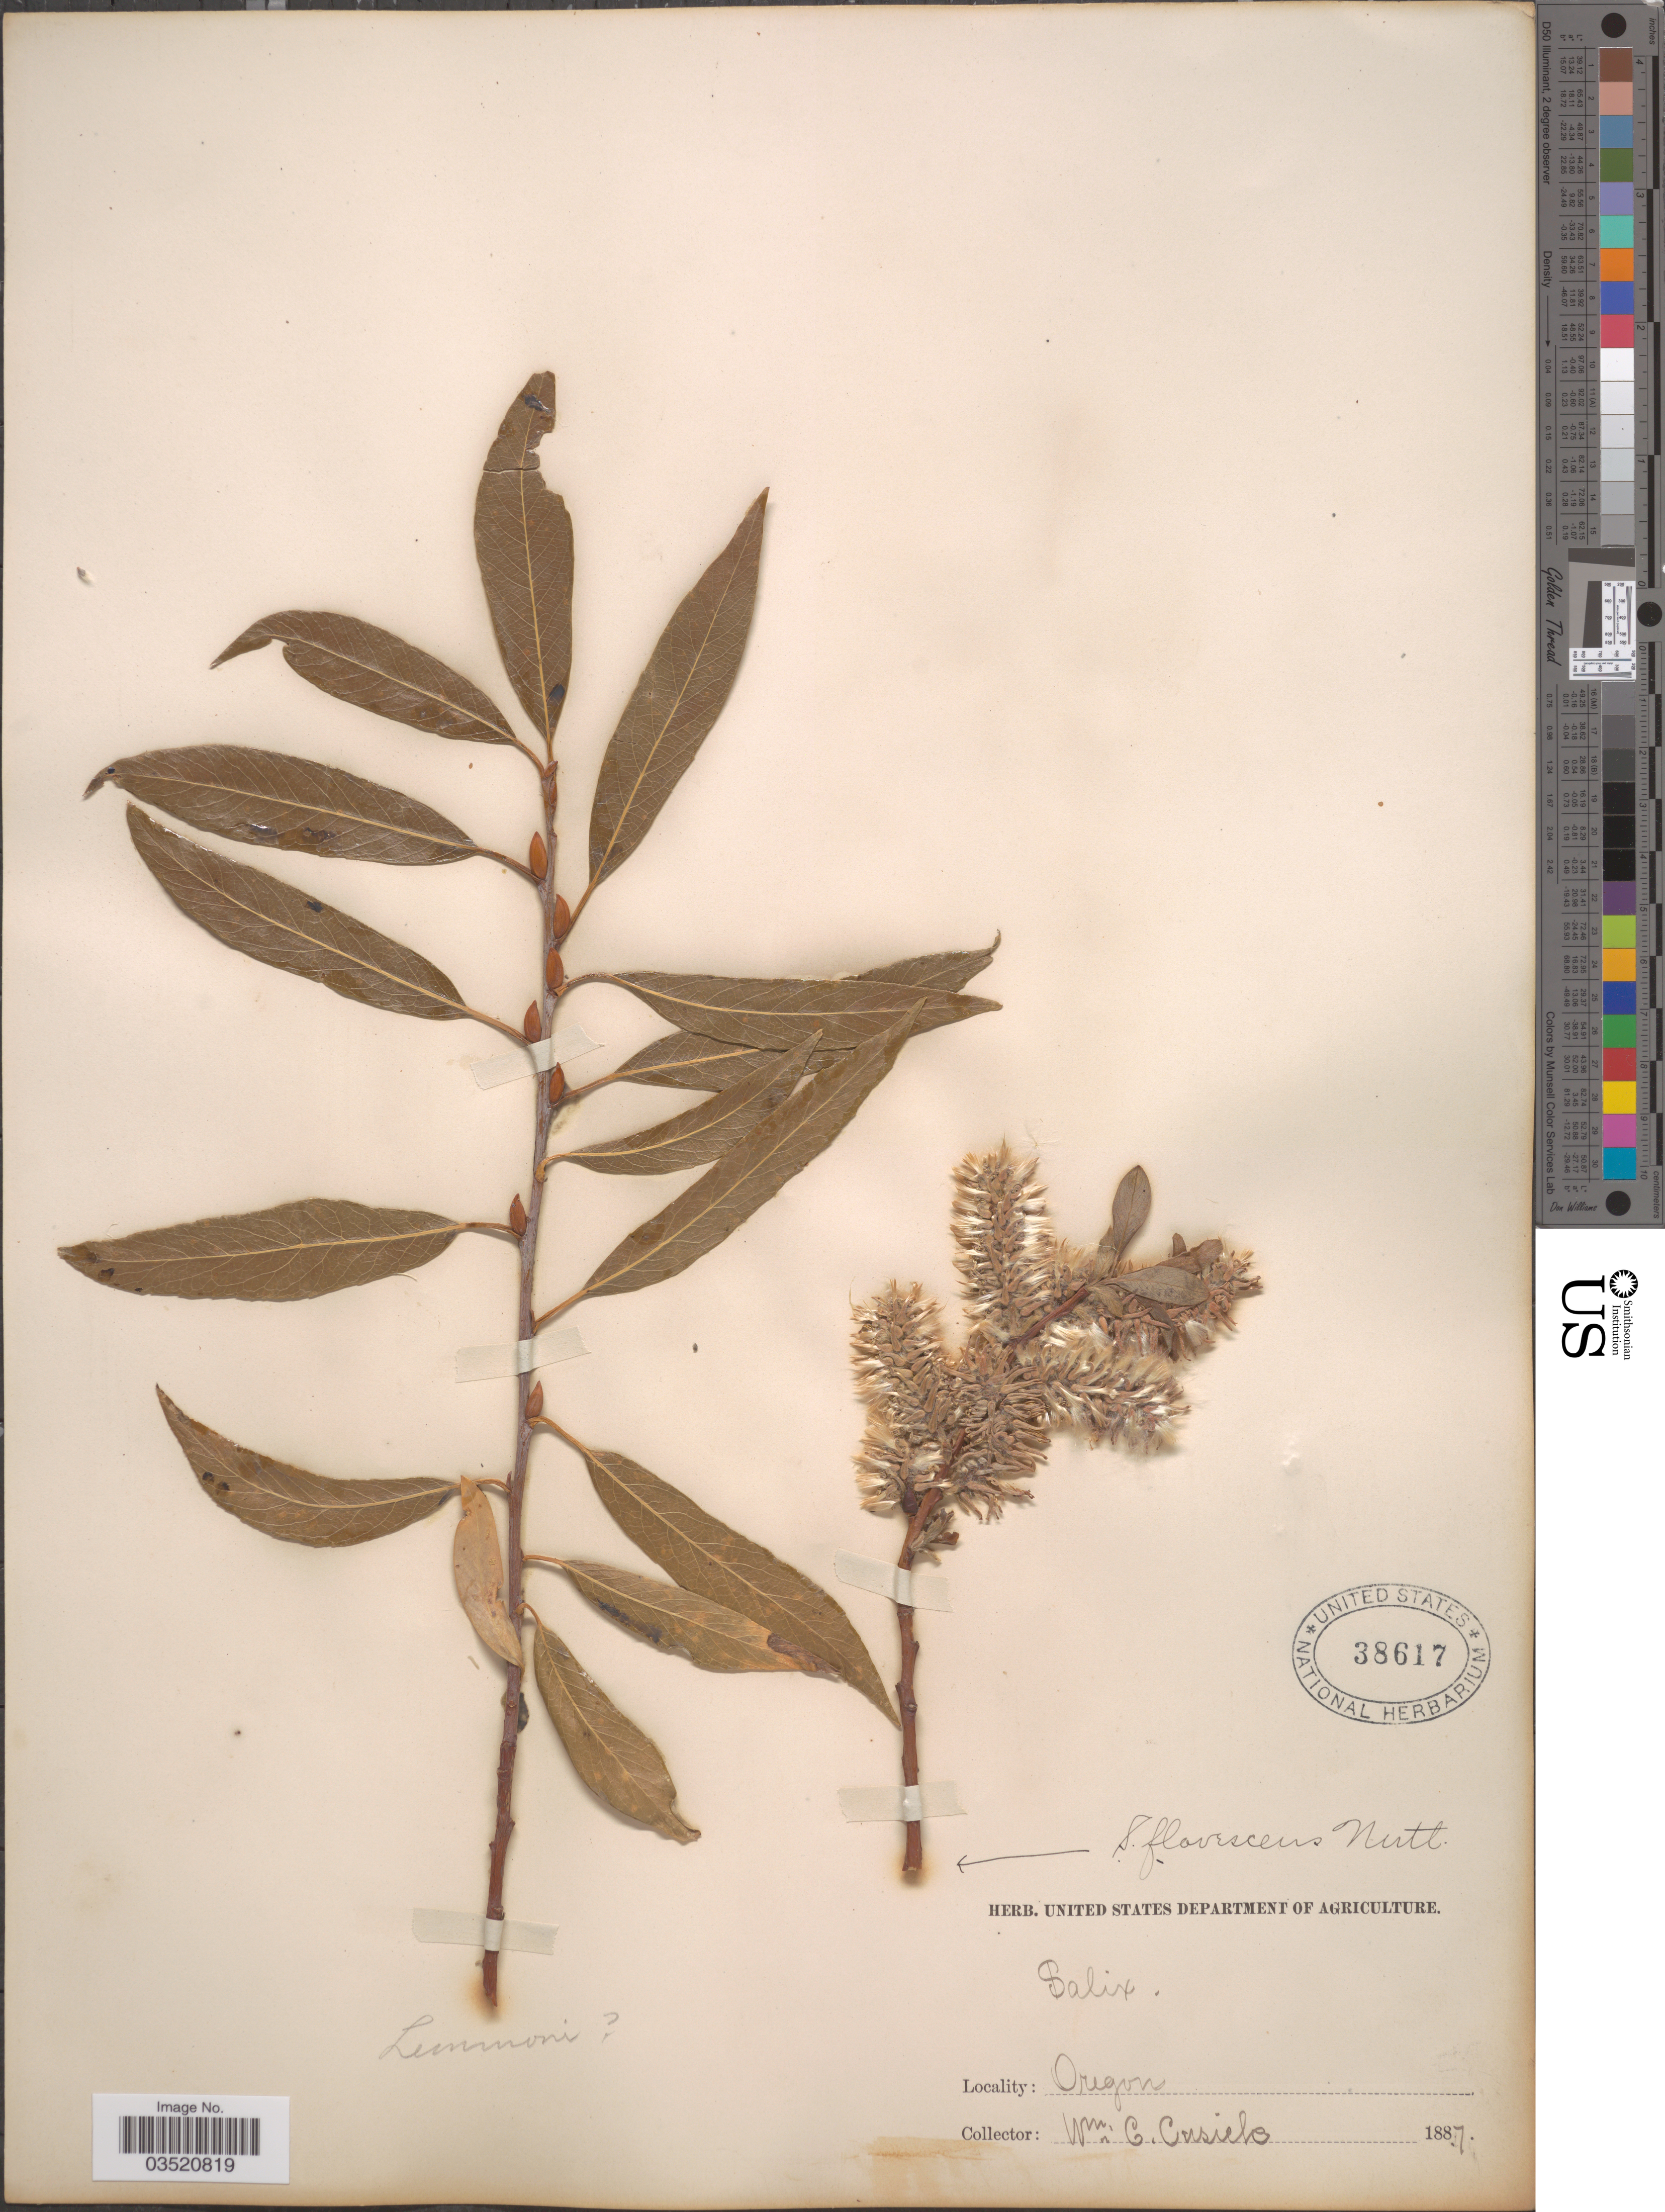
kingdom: Plantae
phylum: Tracheophyta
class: Magnoliopsida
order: Malpighiales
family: Salicaceae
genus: Salix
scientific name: Salix scouleriana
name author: Barratt ex Hook.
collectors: W. C. Cusick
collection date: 1887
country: United States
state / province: Oregon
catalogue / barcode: US 38617